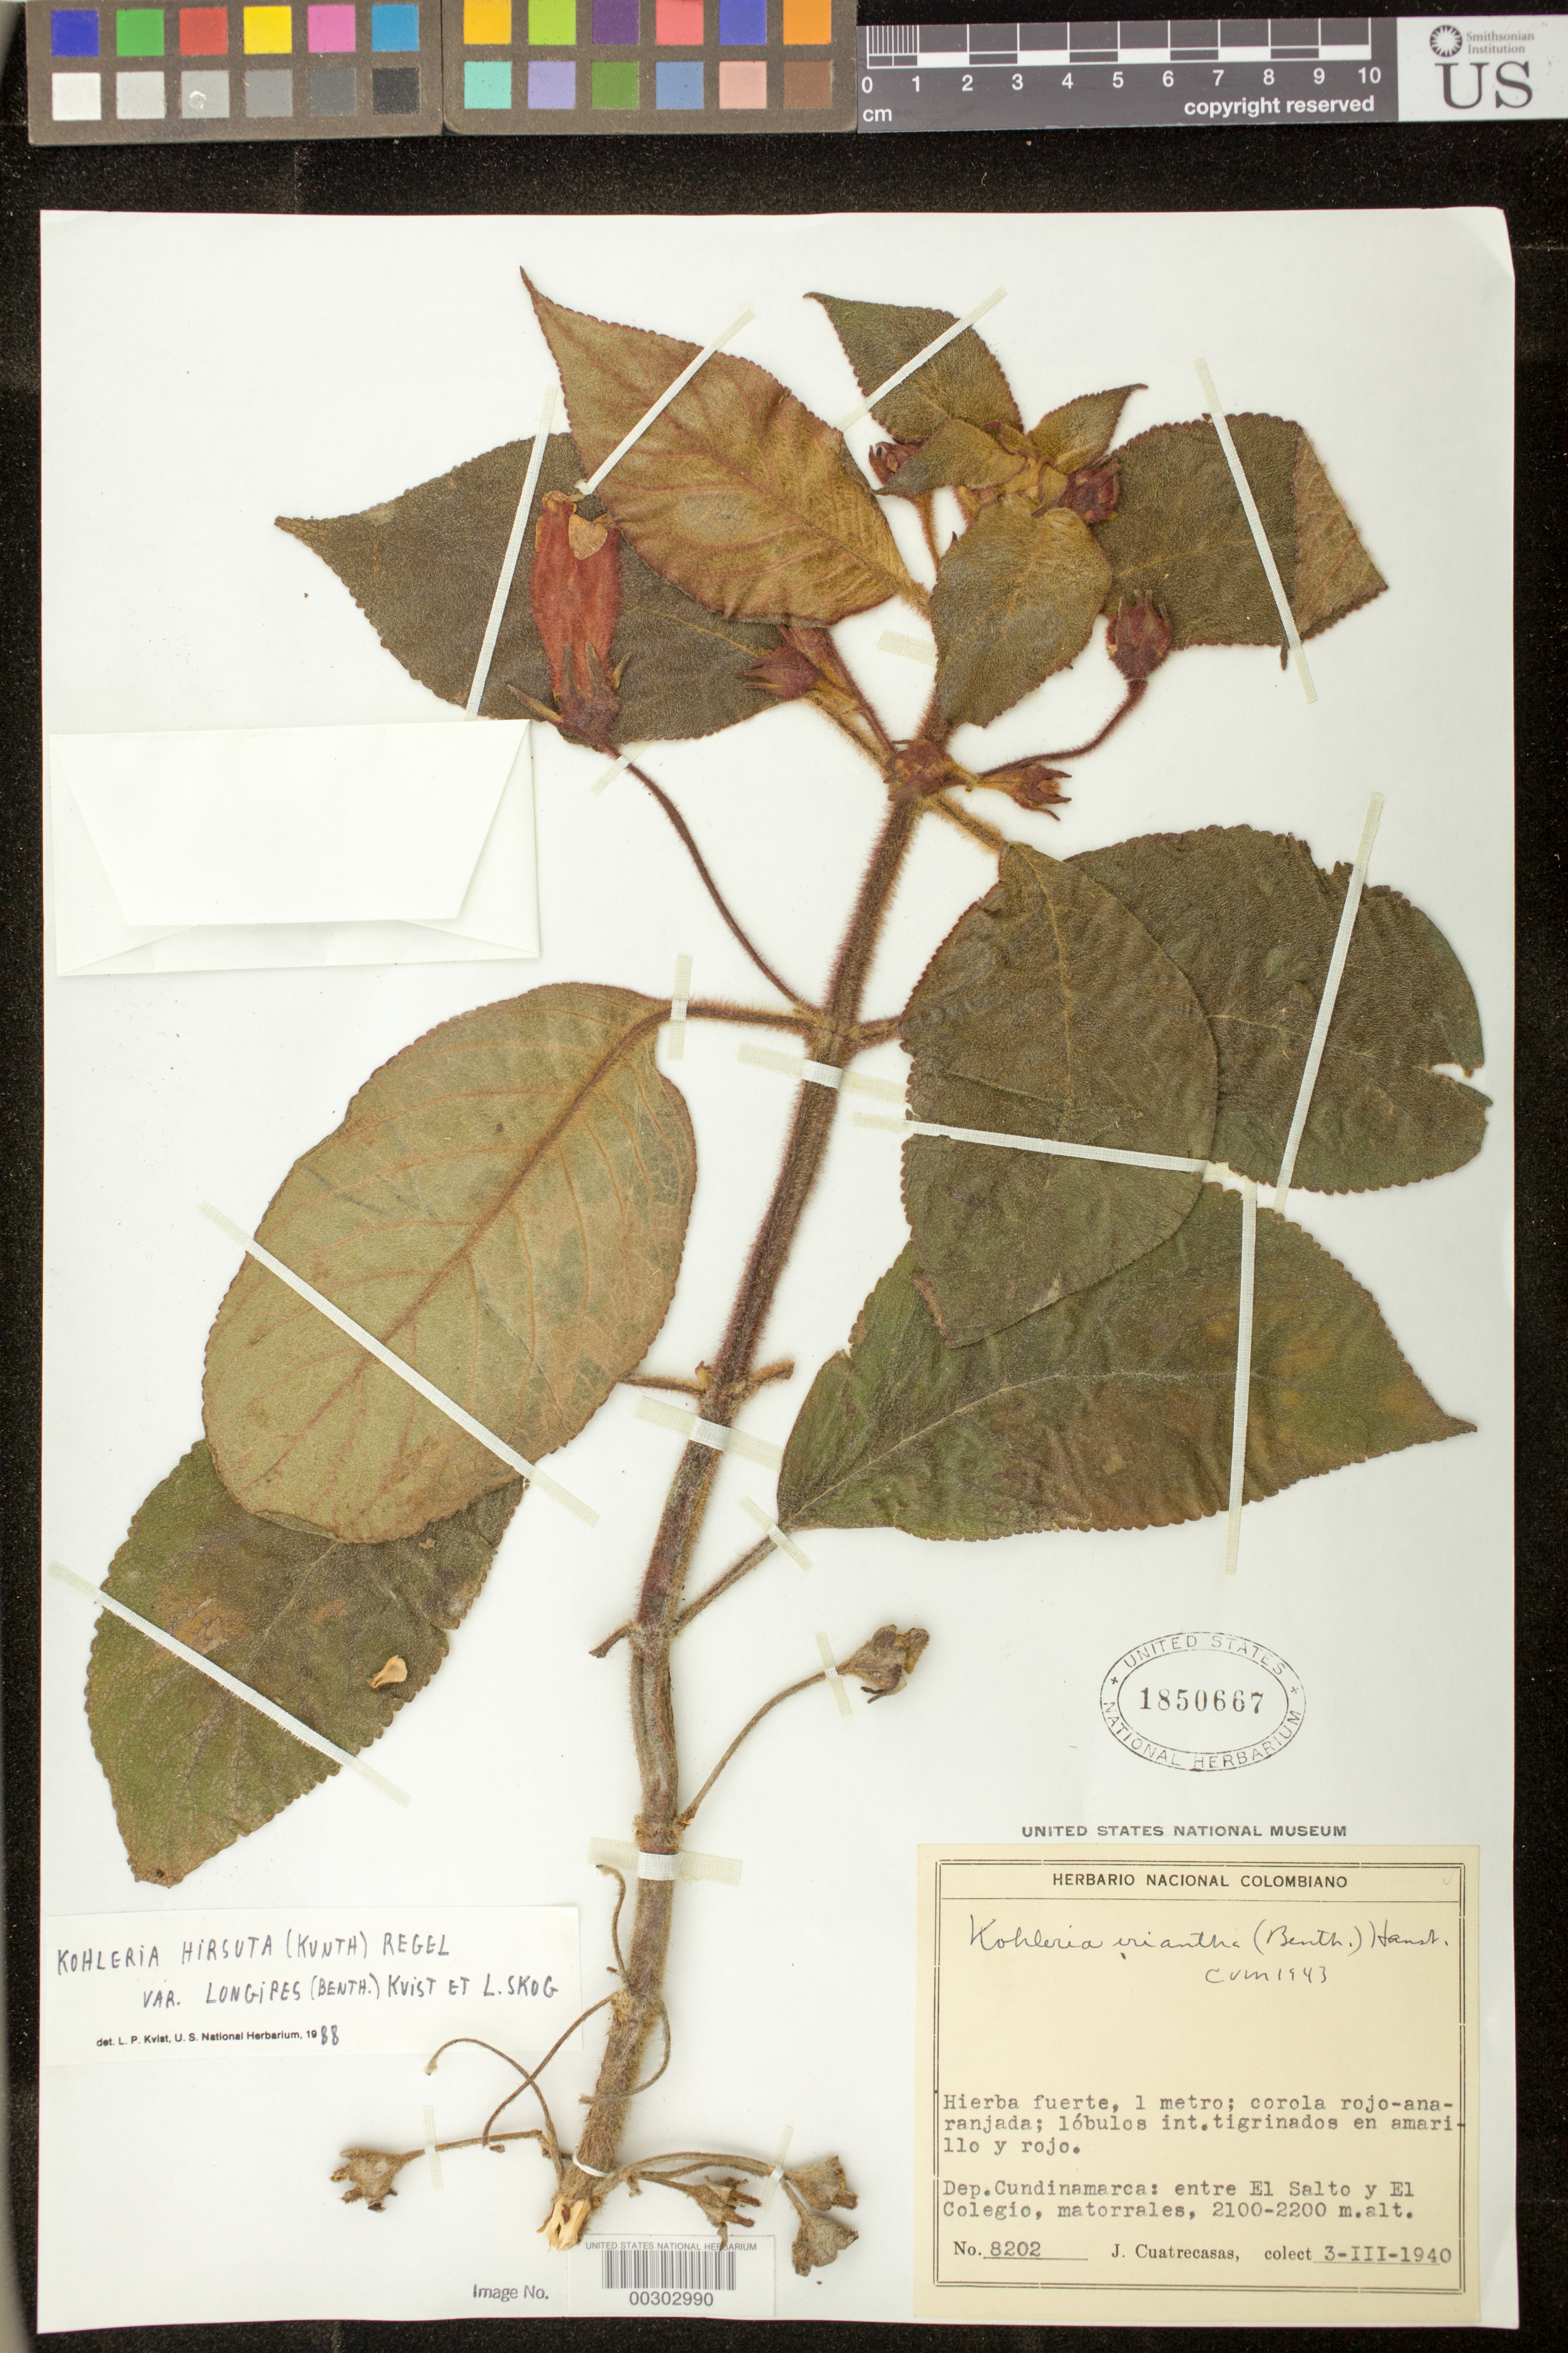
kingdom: Plantae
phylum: Tracheophyta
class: Magnoliopsida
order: Lamiales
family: Gesneriaceae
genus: Kohleria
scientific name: Kohleria hirsuta var. longipes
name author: (Benth.) L.P. Kvist & L.E. Skog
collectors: J. Cuatrecasas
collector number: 8202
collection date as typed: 03 Mar 1940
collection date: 1940-03-03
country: Colombia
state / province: Cundinamarca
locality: Between El Salto and El Colegio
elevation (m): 2100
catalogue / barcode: US 1850667